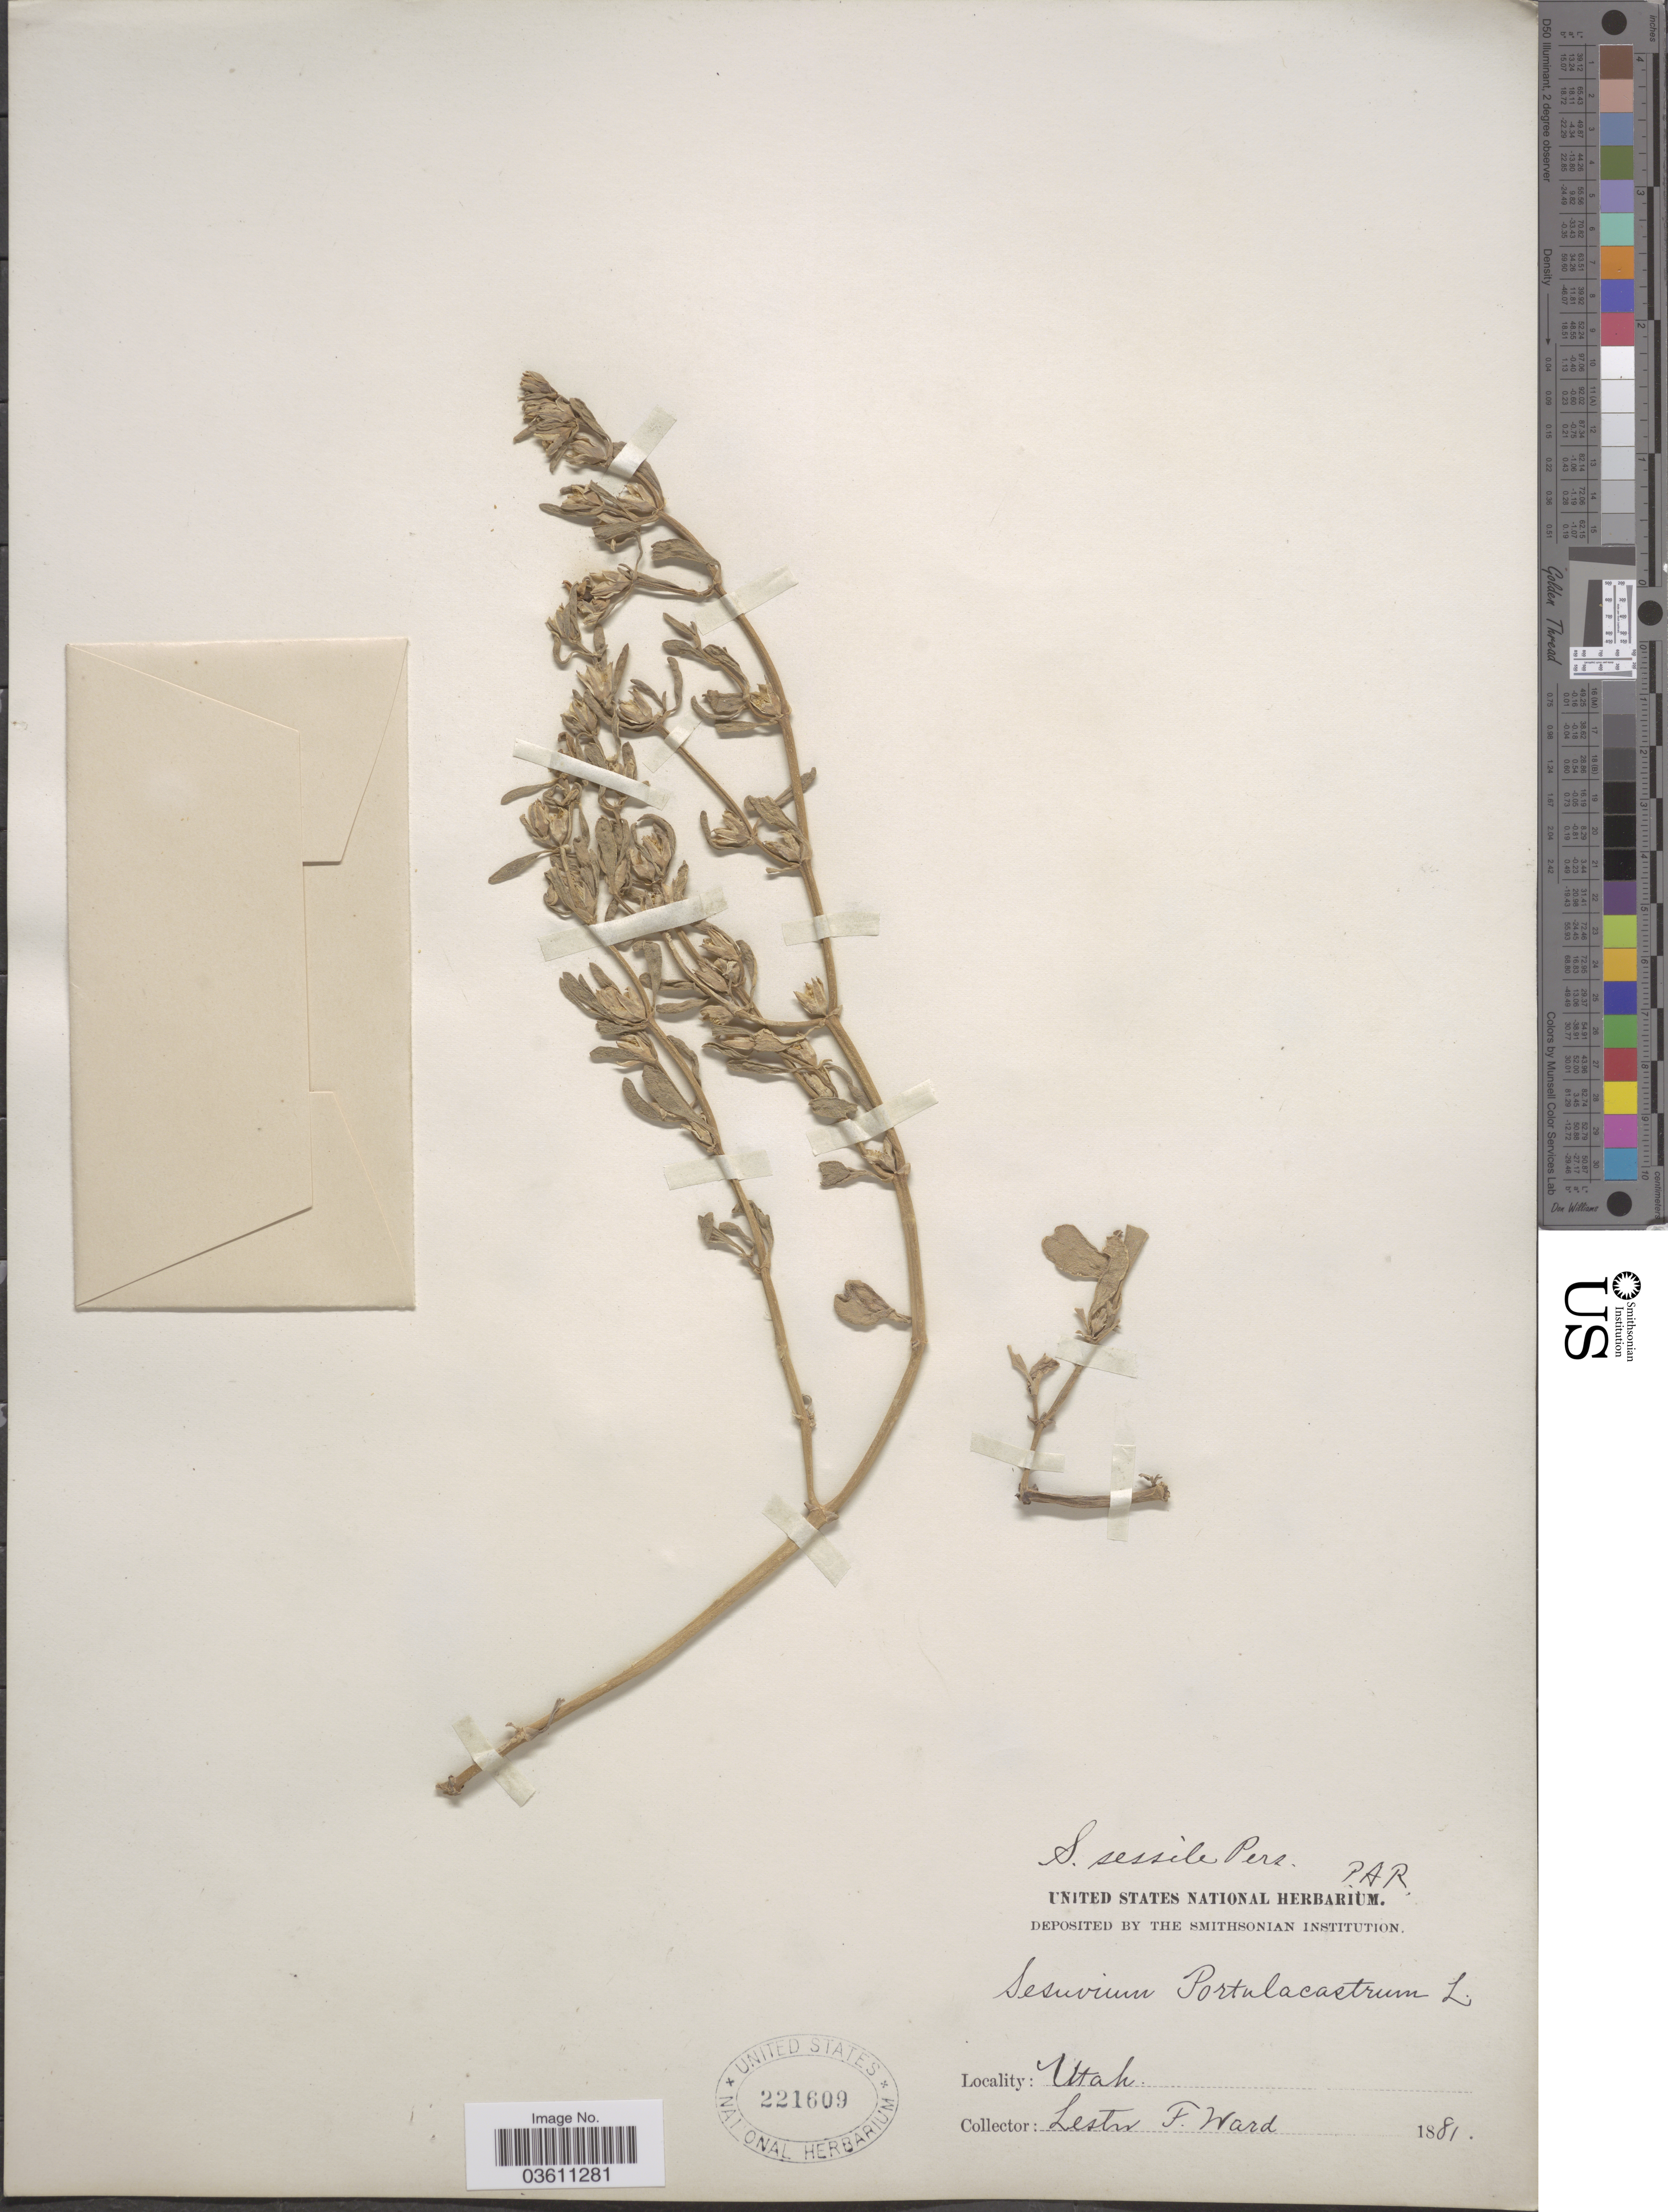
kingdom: Plantae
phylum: Tracheophyta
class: Magnoliopsida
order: Caryophyllales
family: Aizoaceae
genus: Sesuvium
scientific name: Sesuvium revolutifolium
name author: Ortega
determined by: Strong, Mark T., (BOT), Smithsonian Institution - National Museum of Natural History (UNITED STATES)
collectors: L. F. Ward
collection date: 1881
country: United States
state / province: Utah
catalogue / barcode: US 221609